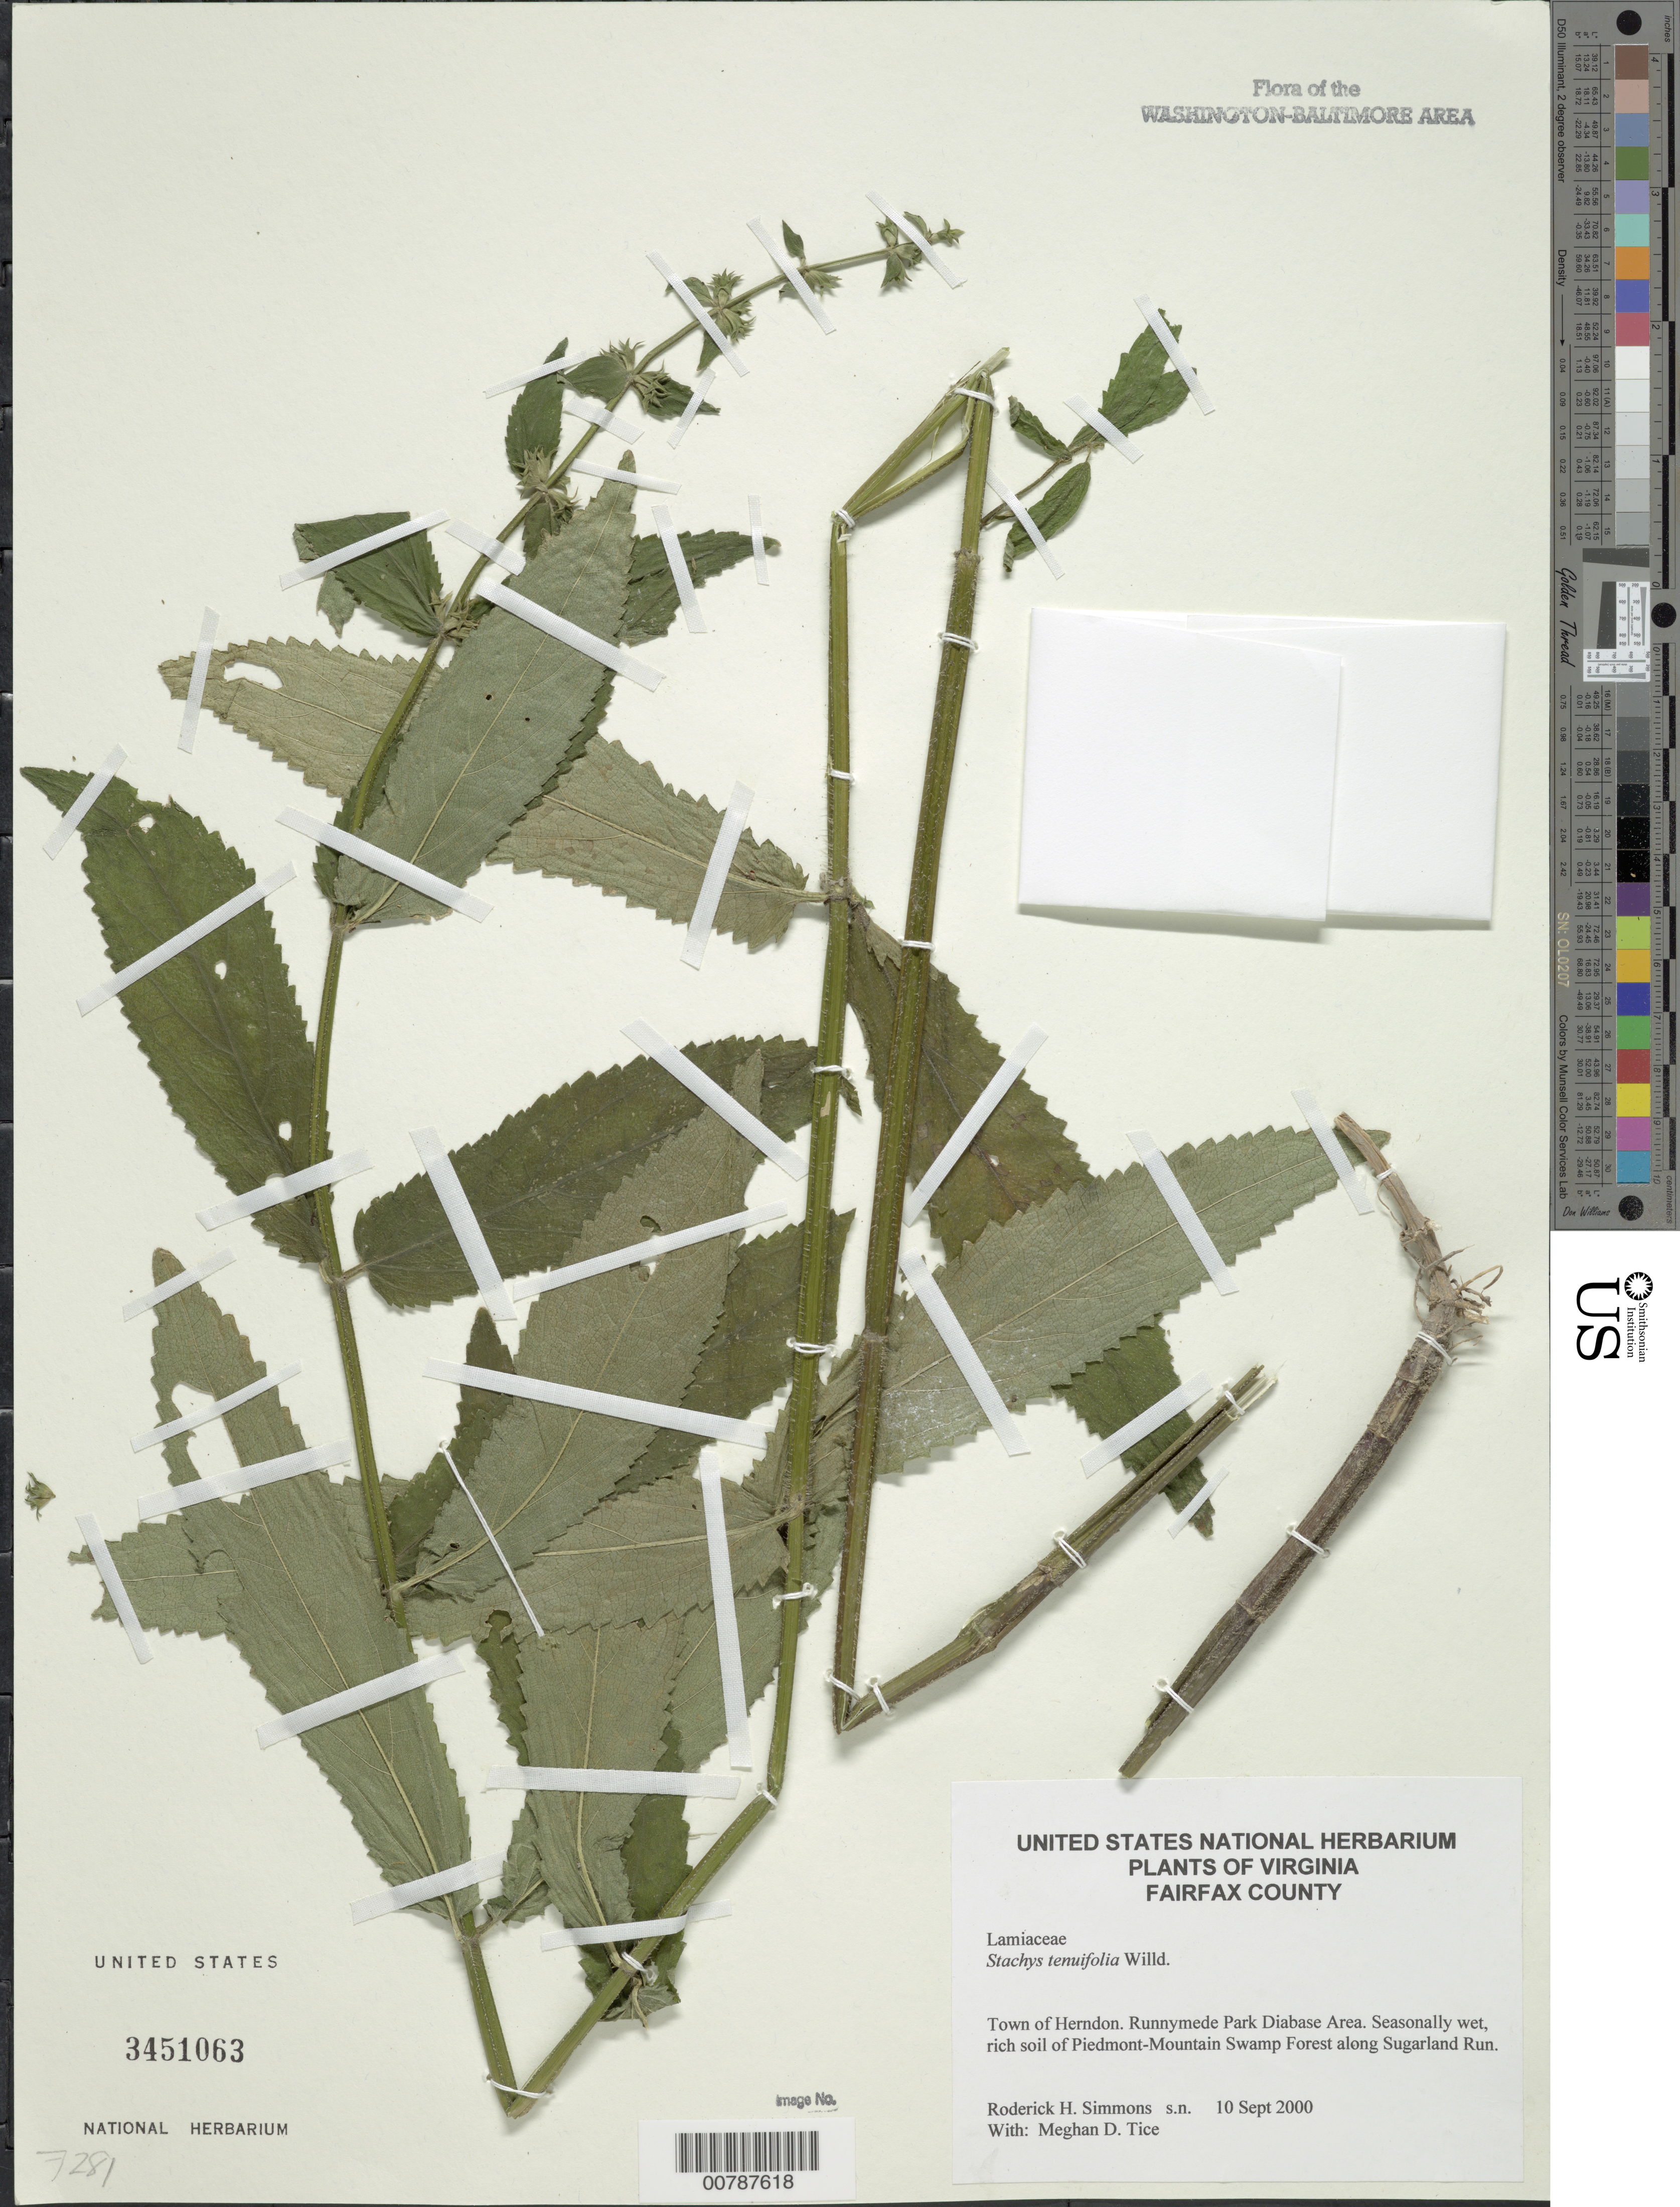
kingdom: Plantae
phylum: Tracheophyta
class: Magnoliopsida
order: Lamiales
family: Lamiaceae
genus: Stachys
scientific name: Stachys tenuifolia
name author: Willd.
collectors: R. H. Simmons & M. Tice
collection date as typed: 10 Sep 2000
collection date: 2000-09-10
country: United States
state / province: Virginia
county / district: Fairfax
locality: Runnymede Park, Herndon.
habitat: Seasonally wet, rich soil of Piedmont-Mountain Swamp Forest along Sugarland Run.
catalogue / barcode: US 3451063